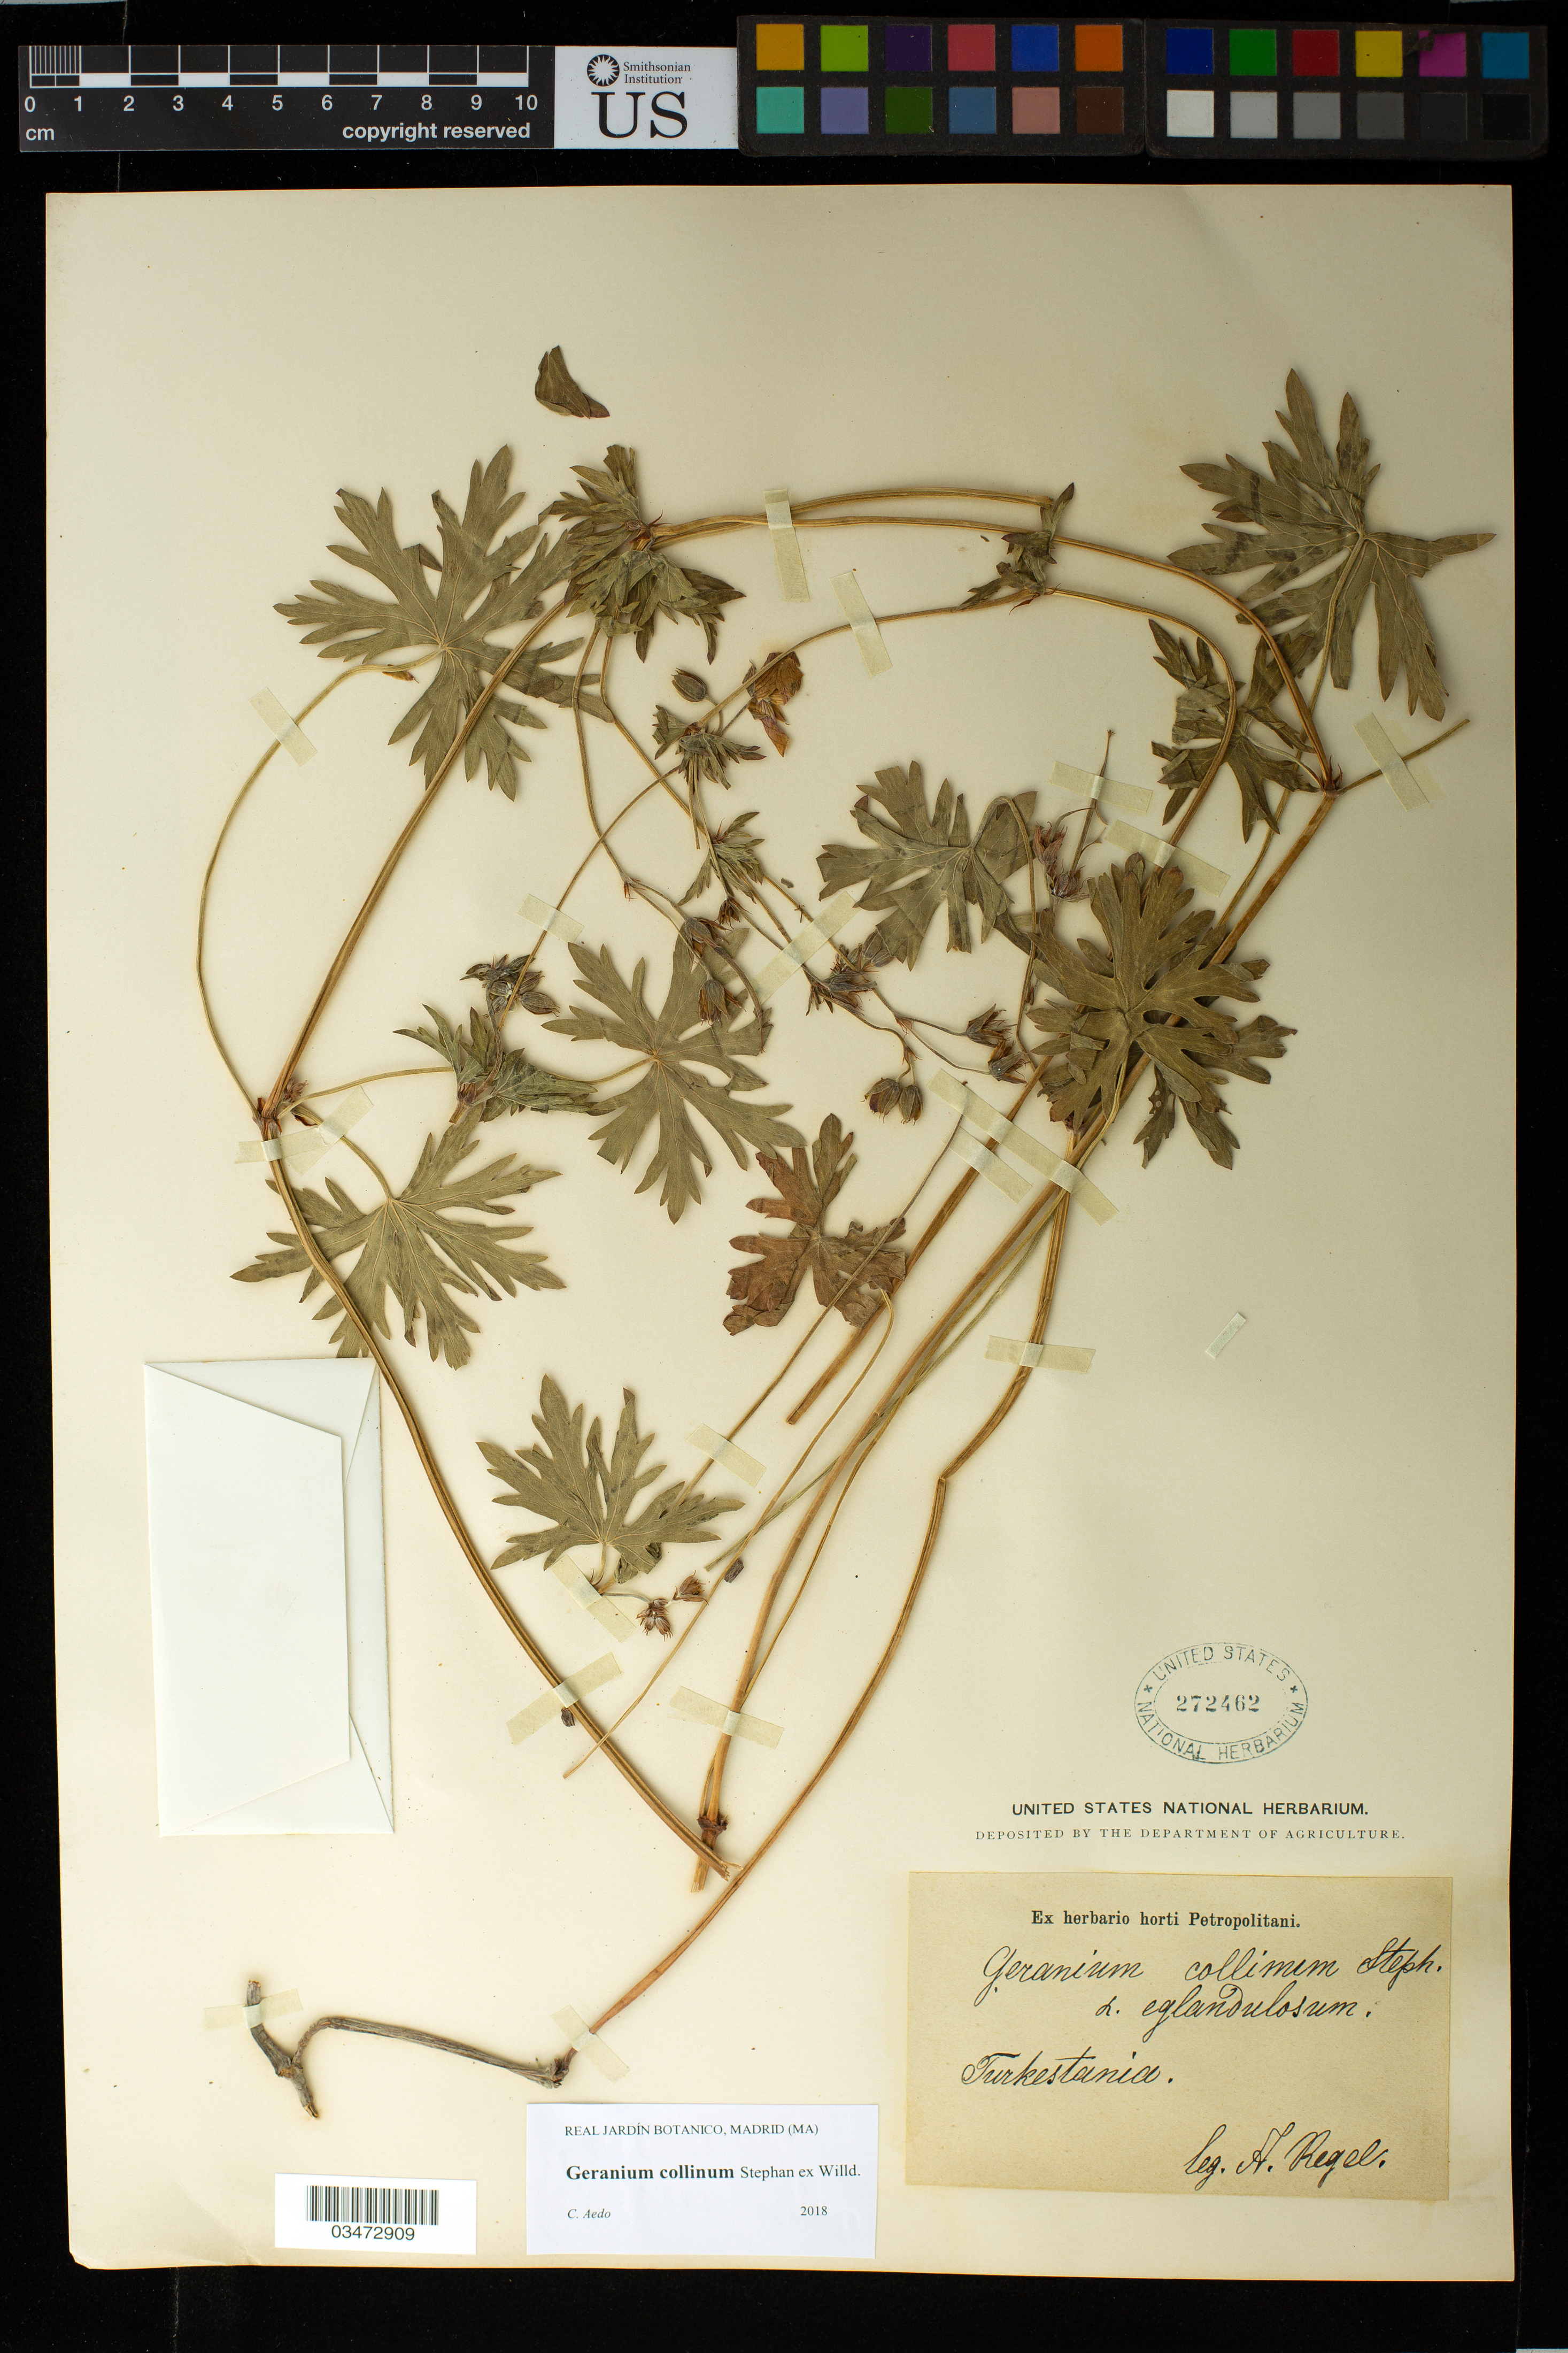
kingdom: Plantae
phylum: Tracheophyta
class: Magnoliopsida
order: Geraniales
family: Geraniaceae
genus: Geranium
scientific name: Geranium collinum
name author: Stephan ex Willd.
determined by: Aedo, C.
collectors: A. Regel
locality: Turkestania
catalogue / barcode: US 272462